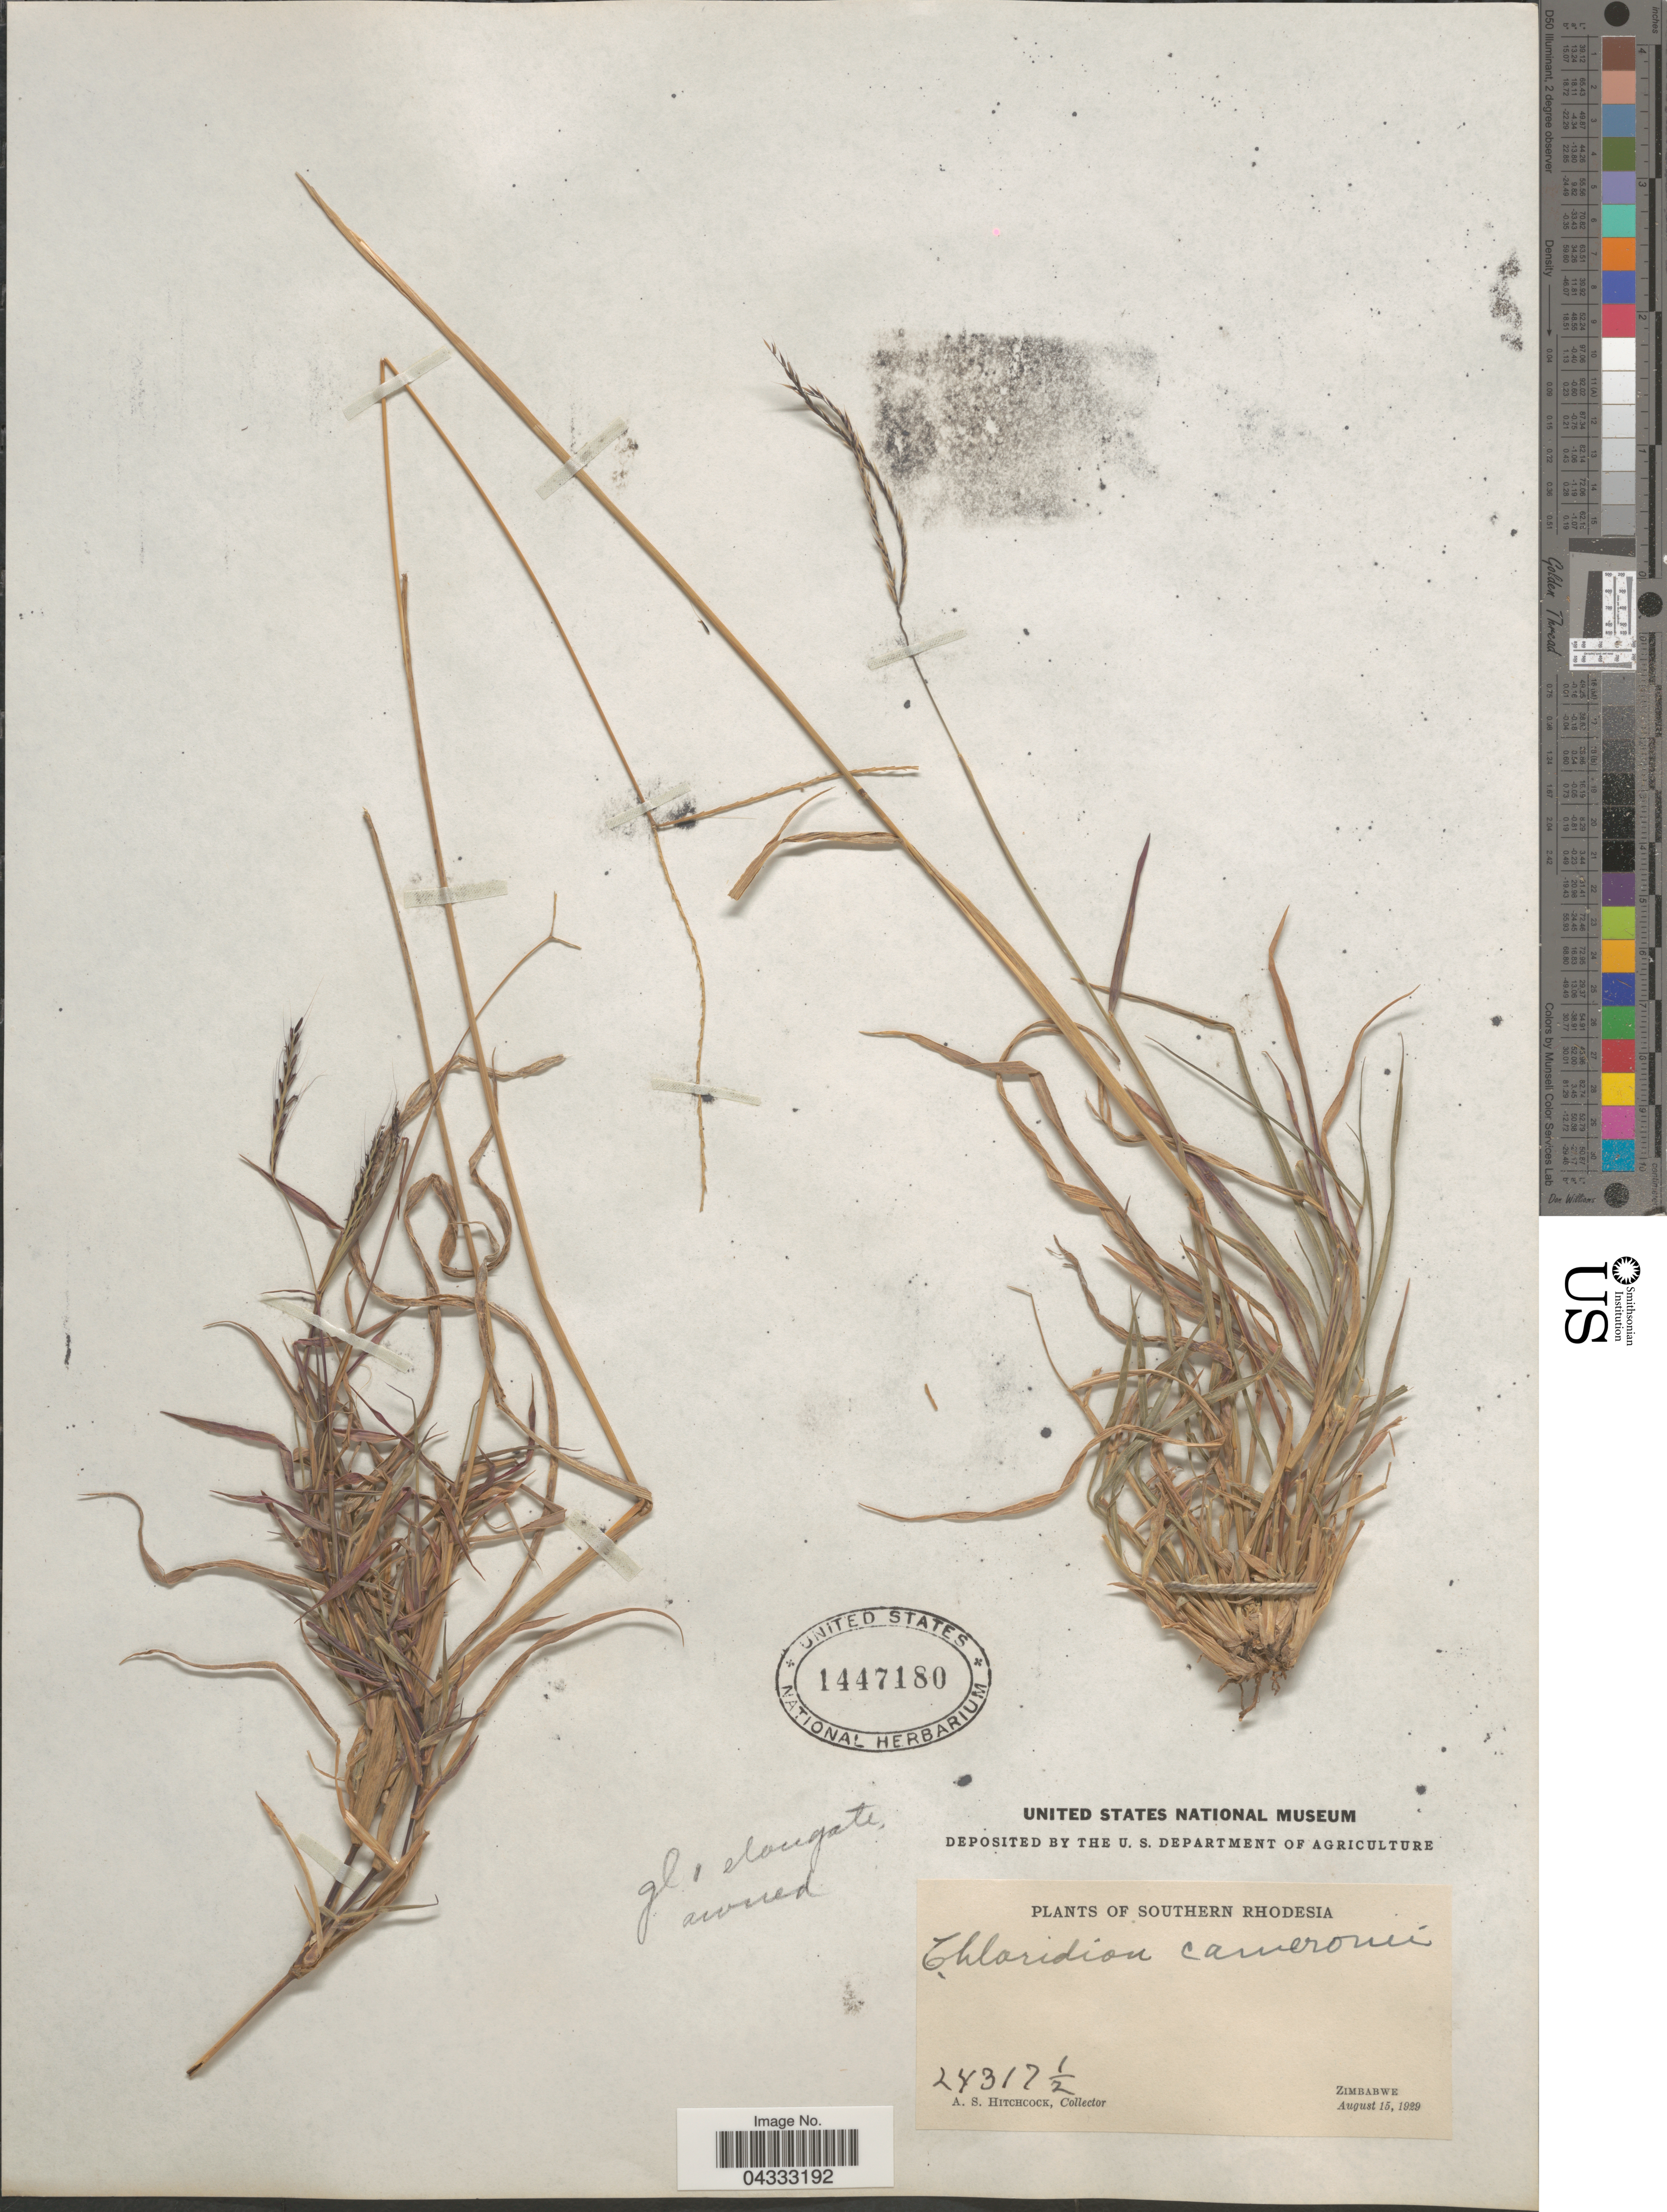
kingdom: Plantae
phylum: Tracheophyta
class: Liliopsida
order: Poales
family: Poaceae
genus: Stereochlaena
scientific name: Stereochlaena cameronii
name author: (Stapf) Pilg.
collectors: A. S. Hitchcock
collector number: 24317½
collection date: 1929-08-15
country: Zimbabwe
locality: Southern Rhodesia. Zimbabwe.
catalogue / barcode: US 1447180